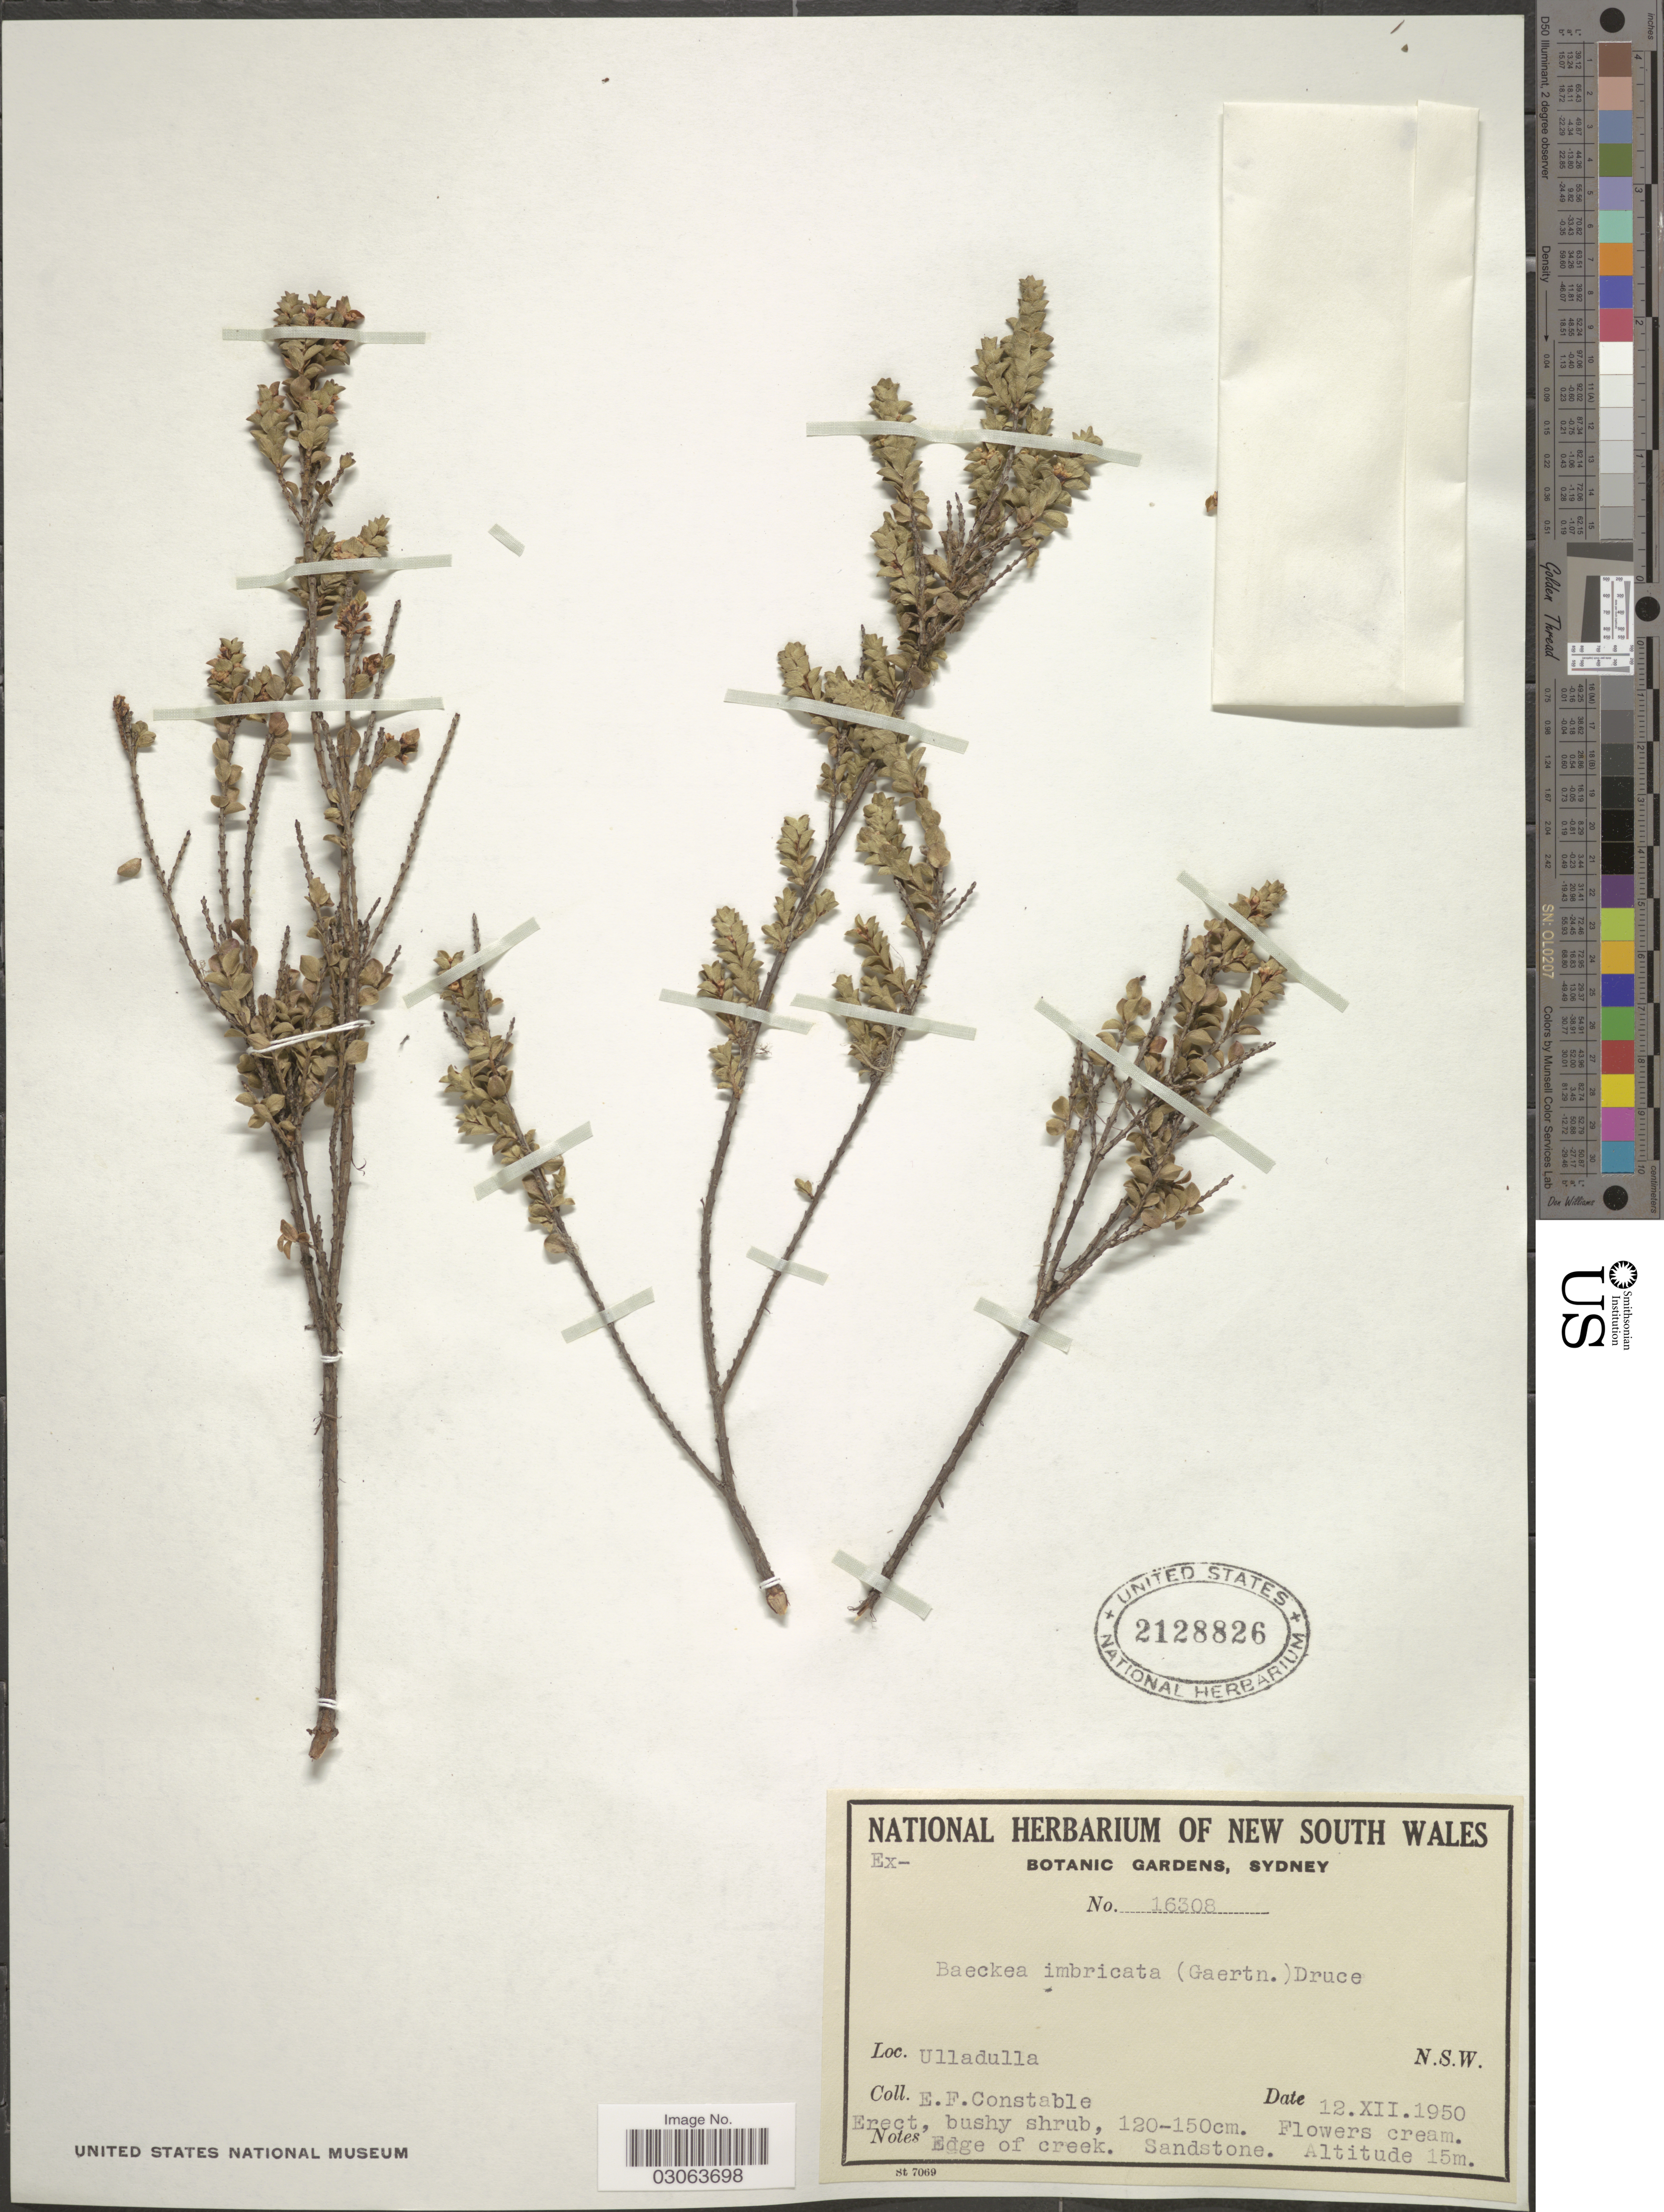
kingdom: Plantae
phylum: Tracheophyta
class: Magnoliopsida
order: Myrtales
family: Myrtaceae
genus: Baeckea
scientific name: Baeckea imbricata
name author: (Gaertn.) Druce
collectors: E. F. Constable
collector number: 16308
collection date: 1950-12-12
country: Australia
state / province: New South Wales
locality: Ulladulla.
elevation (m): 15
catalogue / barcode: US 2128826